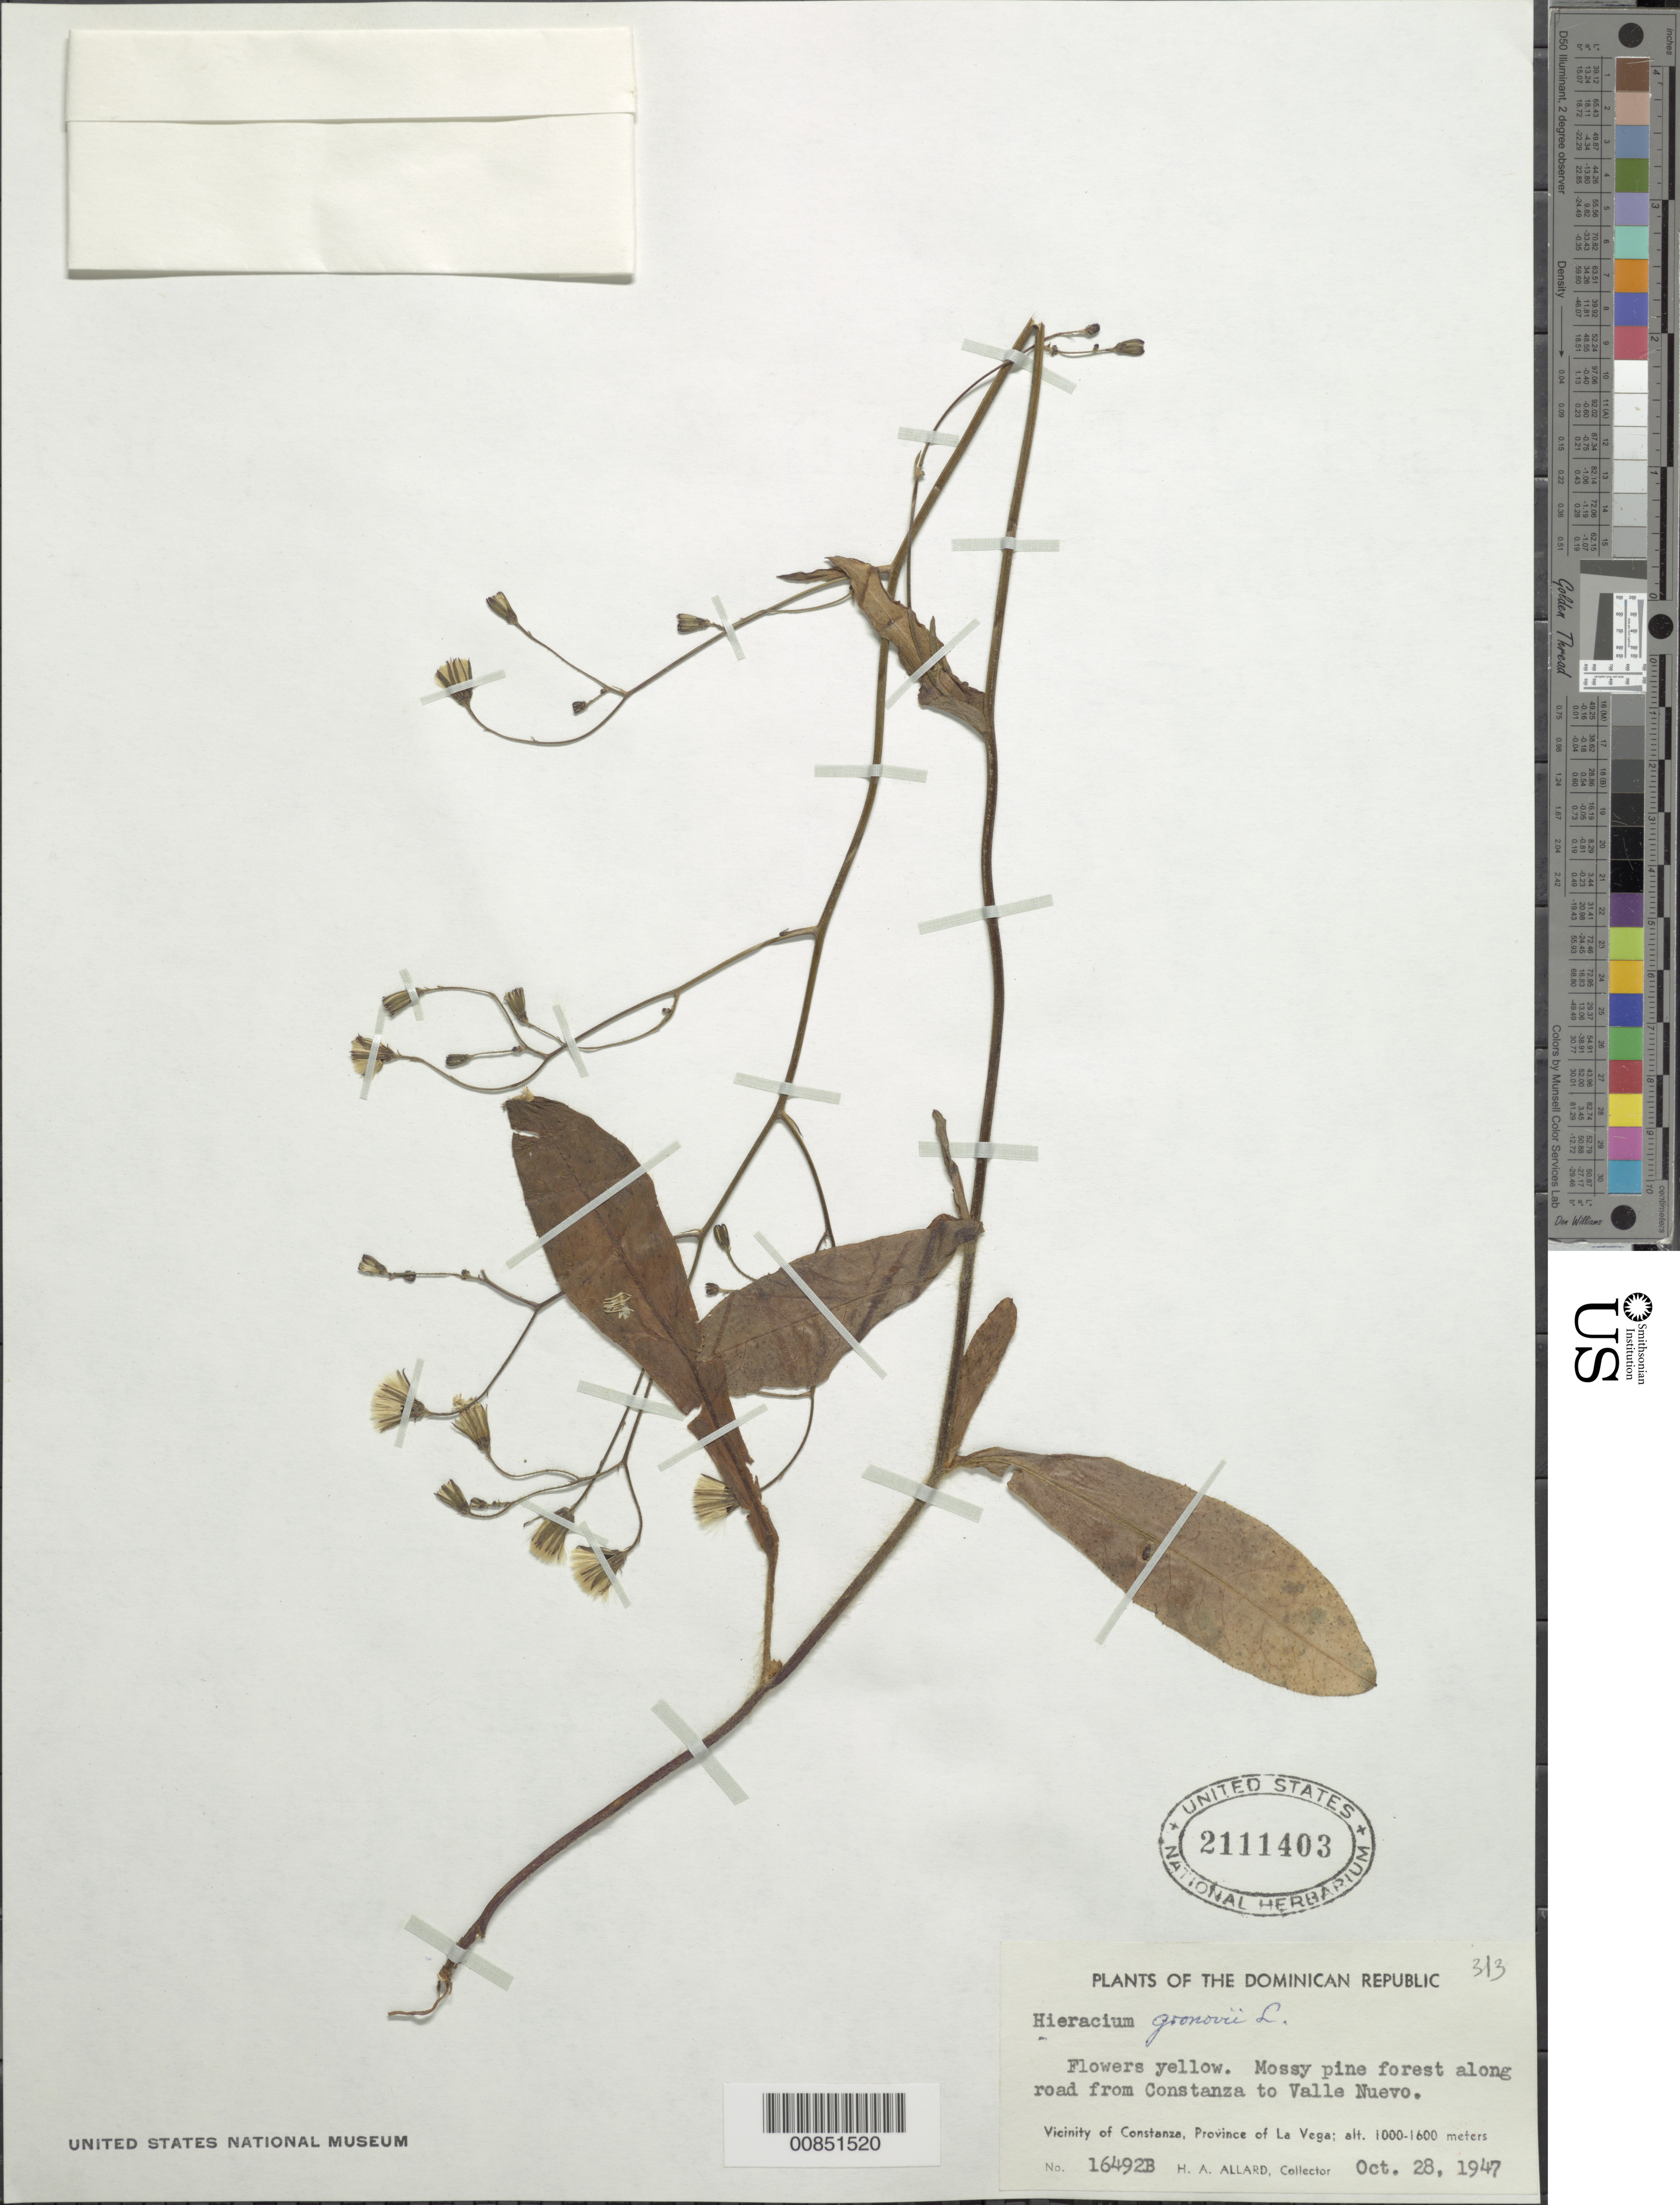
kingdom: Plantae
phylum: Tracheophyta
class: Magnoliopsida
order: Asterales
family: Asteraceae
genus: Hieracium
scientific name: Hieracium gronovii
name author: L.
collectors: H. A. Allard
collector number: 16492B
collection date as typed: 28 Oct 1947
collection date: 1947-10-28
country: Dominican Republic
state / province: La Vega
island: Hispaniola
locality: Vicinity of Constanza, along road from Constanza to Valle Nuevo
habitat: Mossy pine forest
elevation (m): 1000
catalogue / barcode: US 2111403